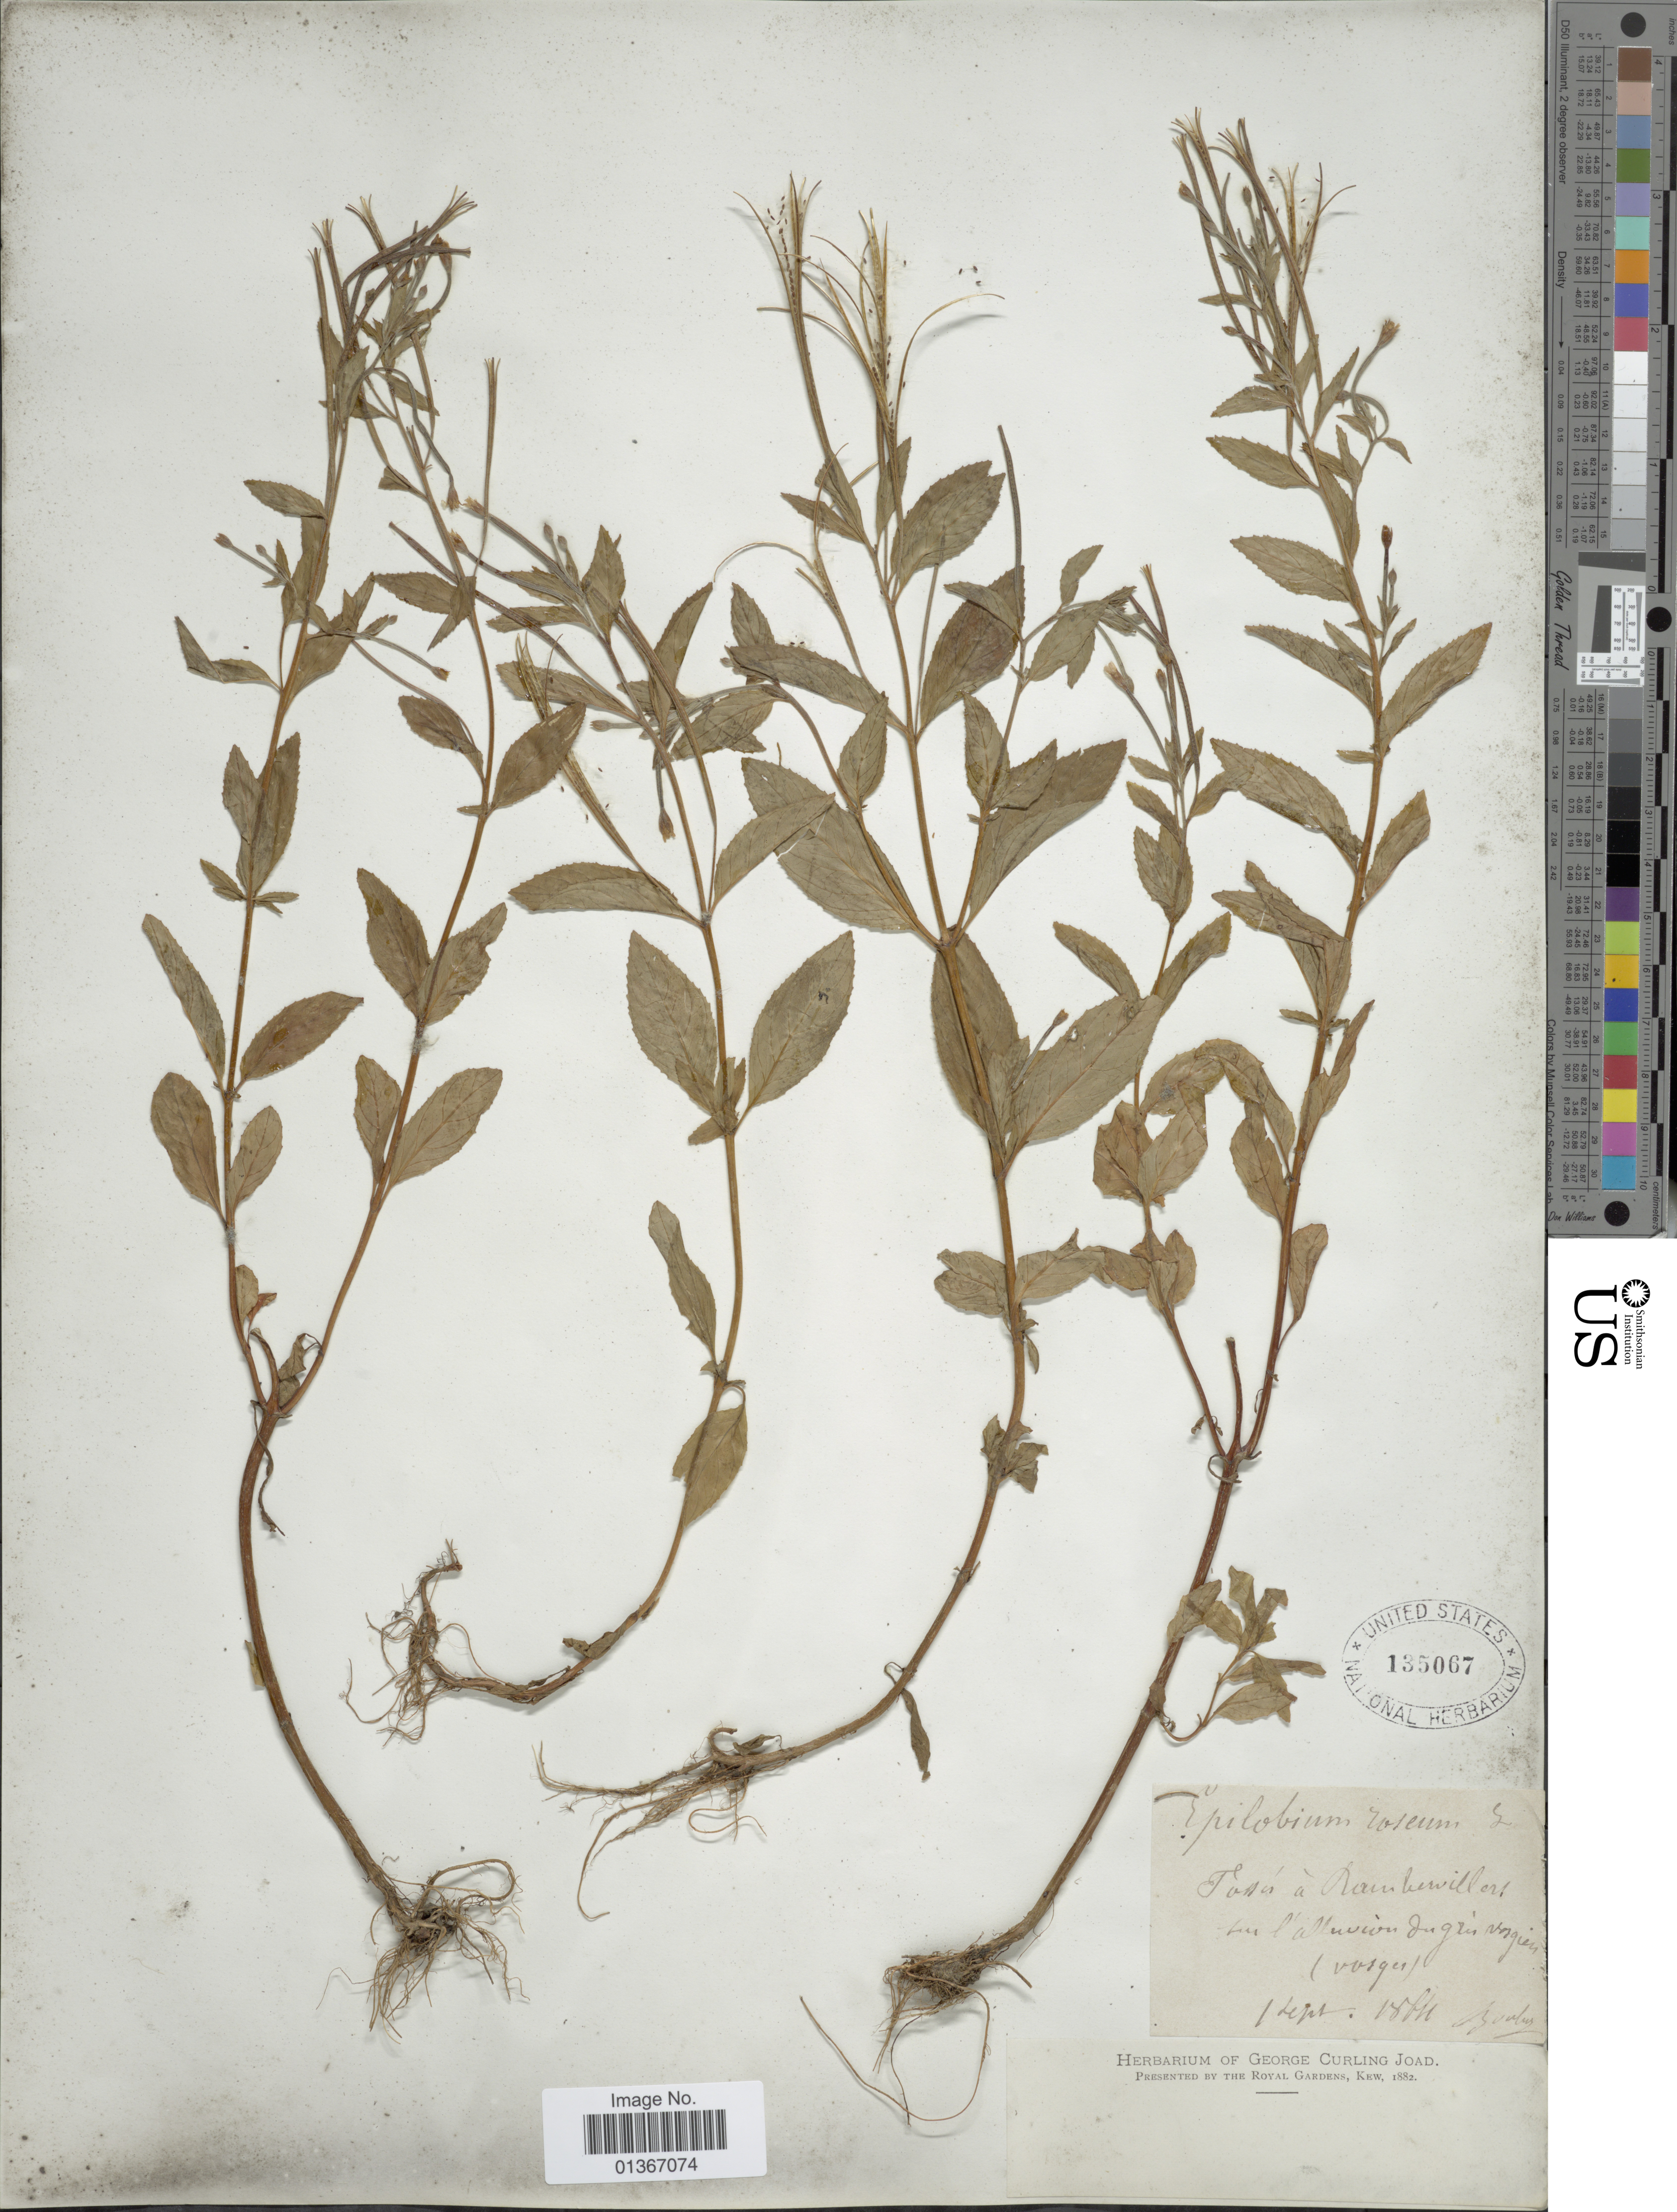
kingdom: Plantae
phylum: Tracheophyta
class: Magnoliopsida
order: Myrtales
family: Onagraceae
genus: Epilobium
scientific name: Epilobium roseum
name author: Schreb.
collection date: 1864-09-01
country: France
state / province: Grand Est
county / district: Vosges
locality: Rambervillers in l'alluvian du gris vosgien. [interpreted]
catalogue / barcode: US 135067